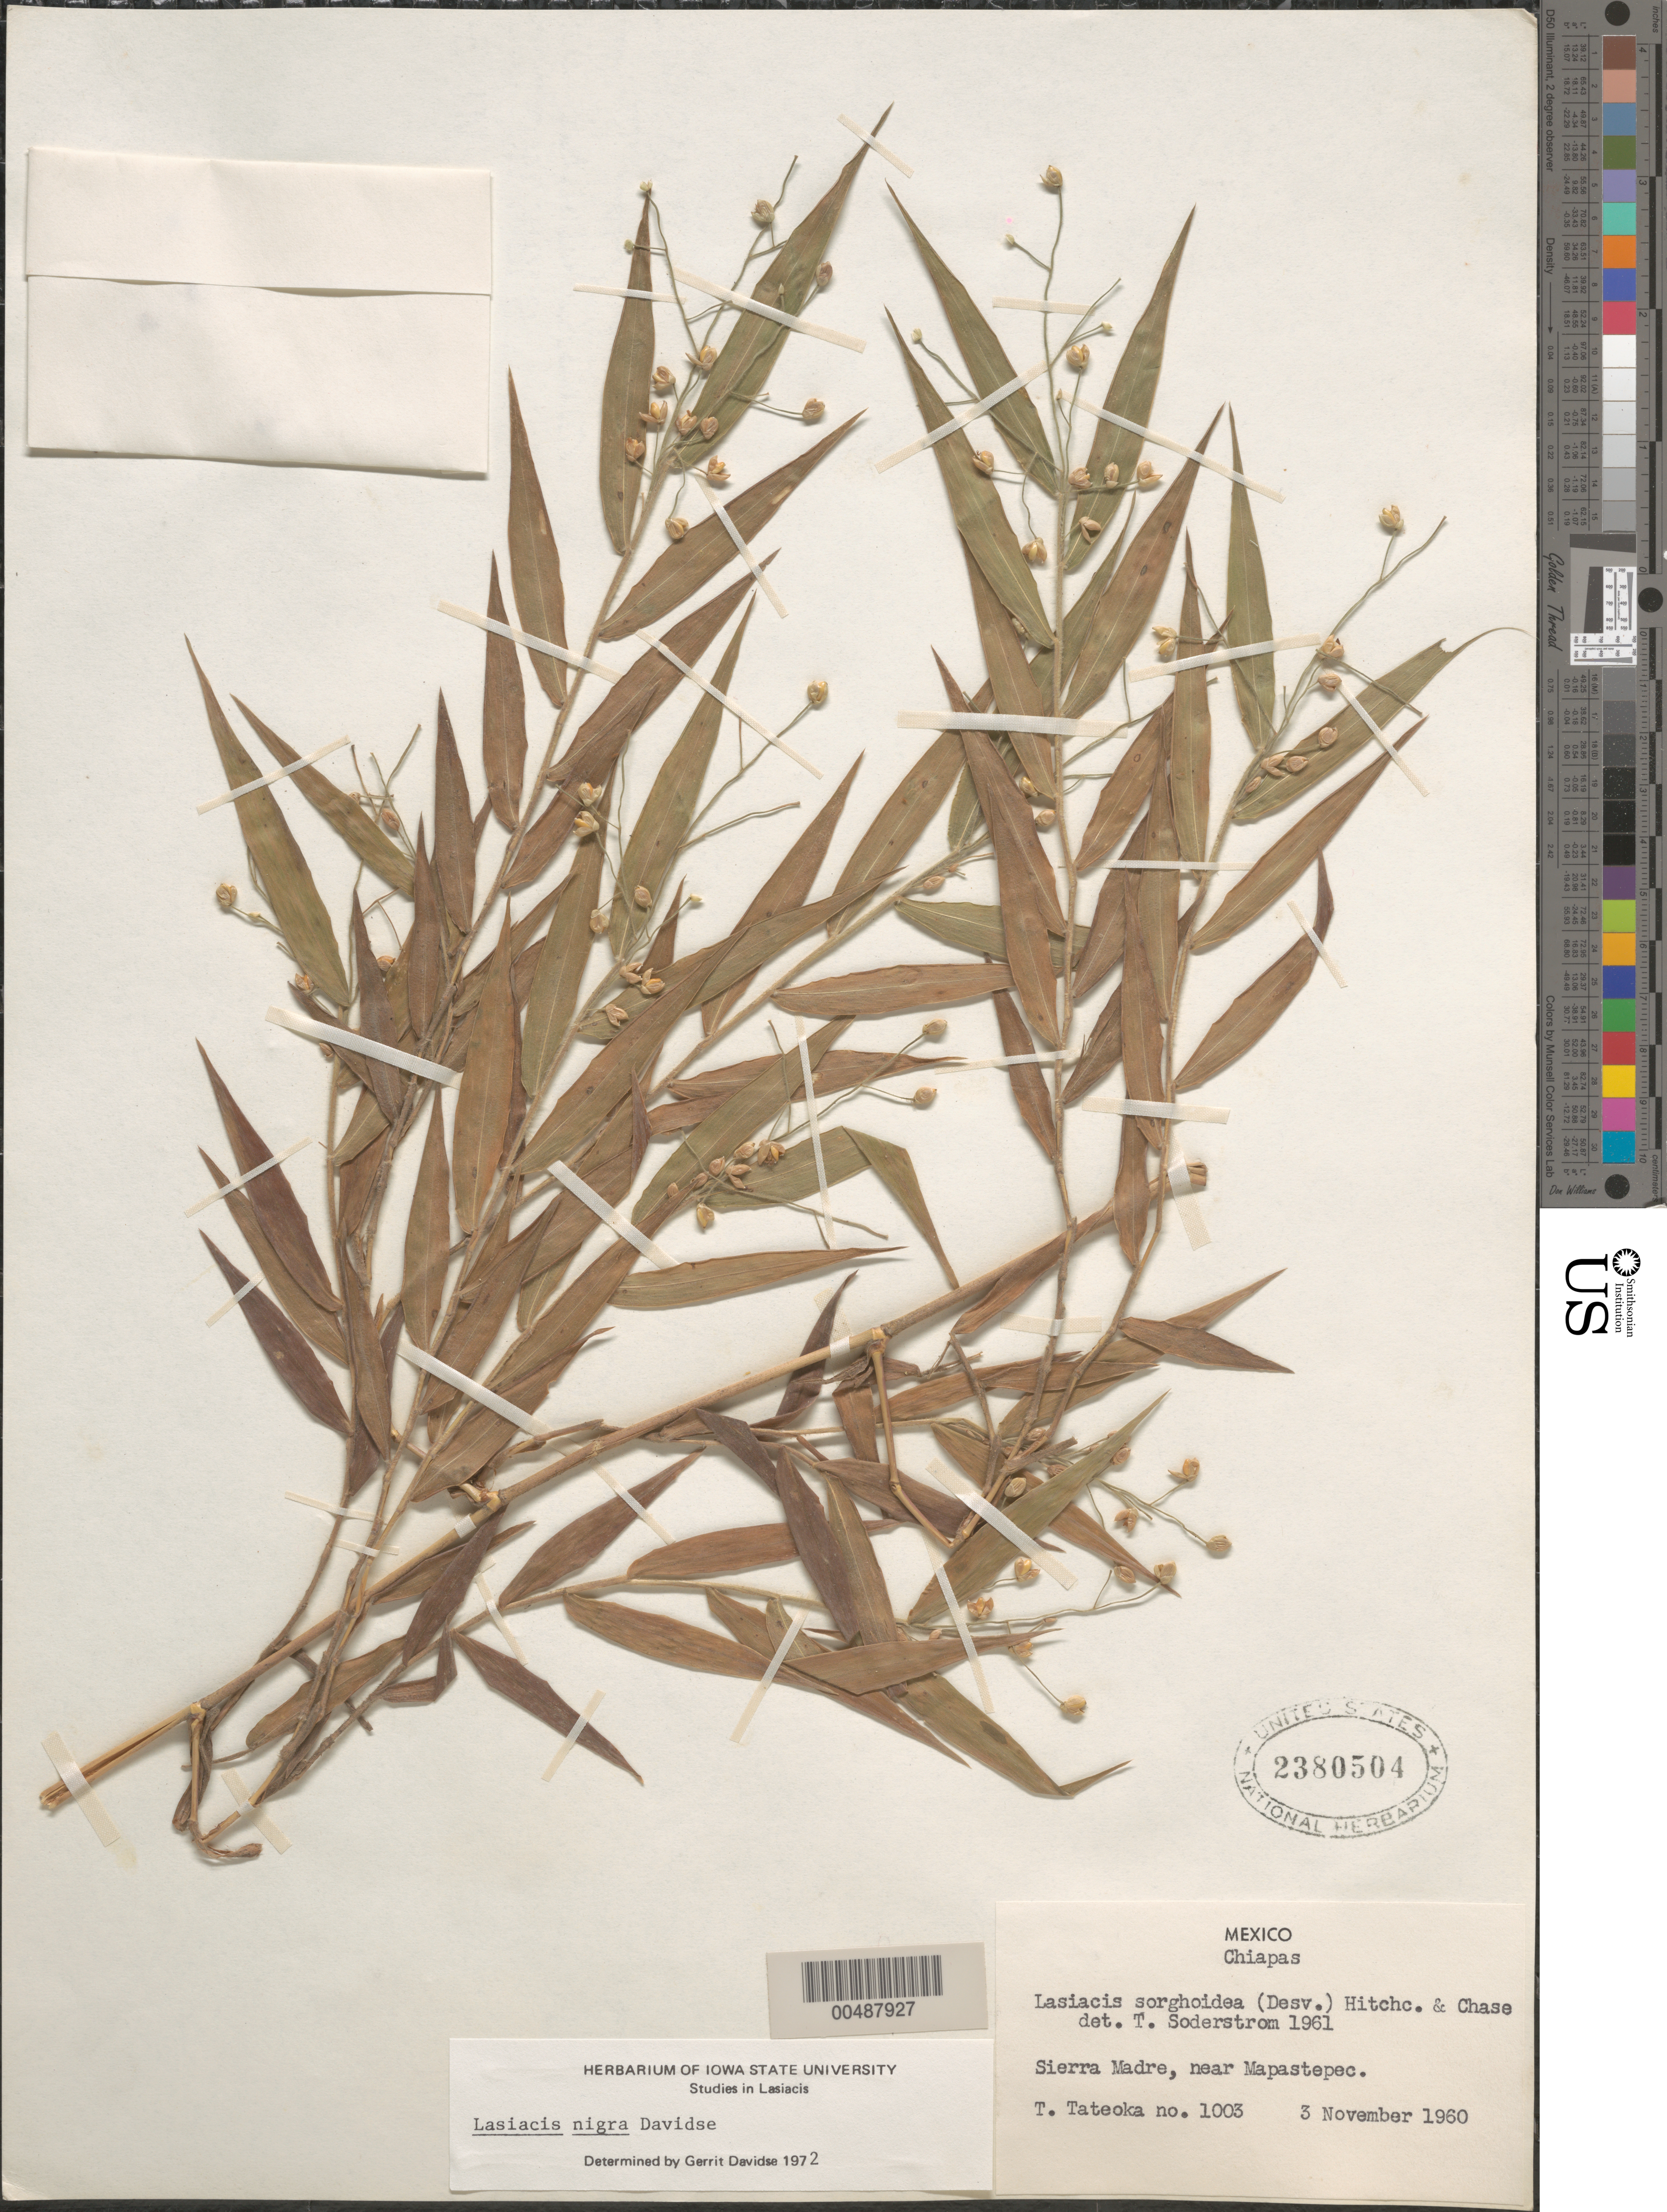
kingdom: Plantae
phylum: Tracheophyta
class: Liliopsida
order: Poales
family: Poaceae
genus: Lasiacis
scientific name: Lasiacis maxonii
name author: Swallen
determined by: Davidse, Gerrit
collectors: T. Tateoka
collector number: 1003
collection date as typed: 3 Nov 1960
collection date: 1960-11-03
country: Mexico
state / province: Chiapas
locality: Sierra Madre, near Mapastepec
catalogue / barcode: US 2380504